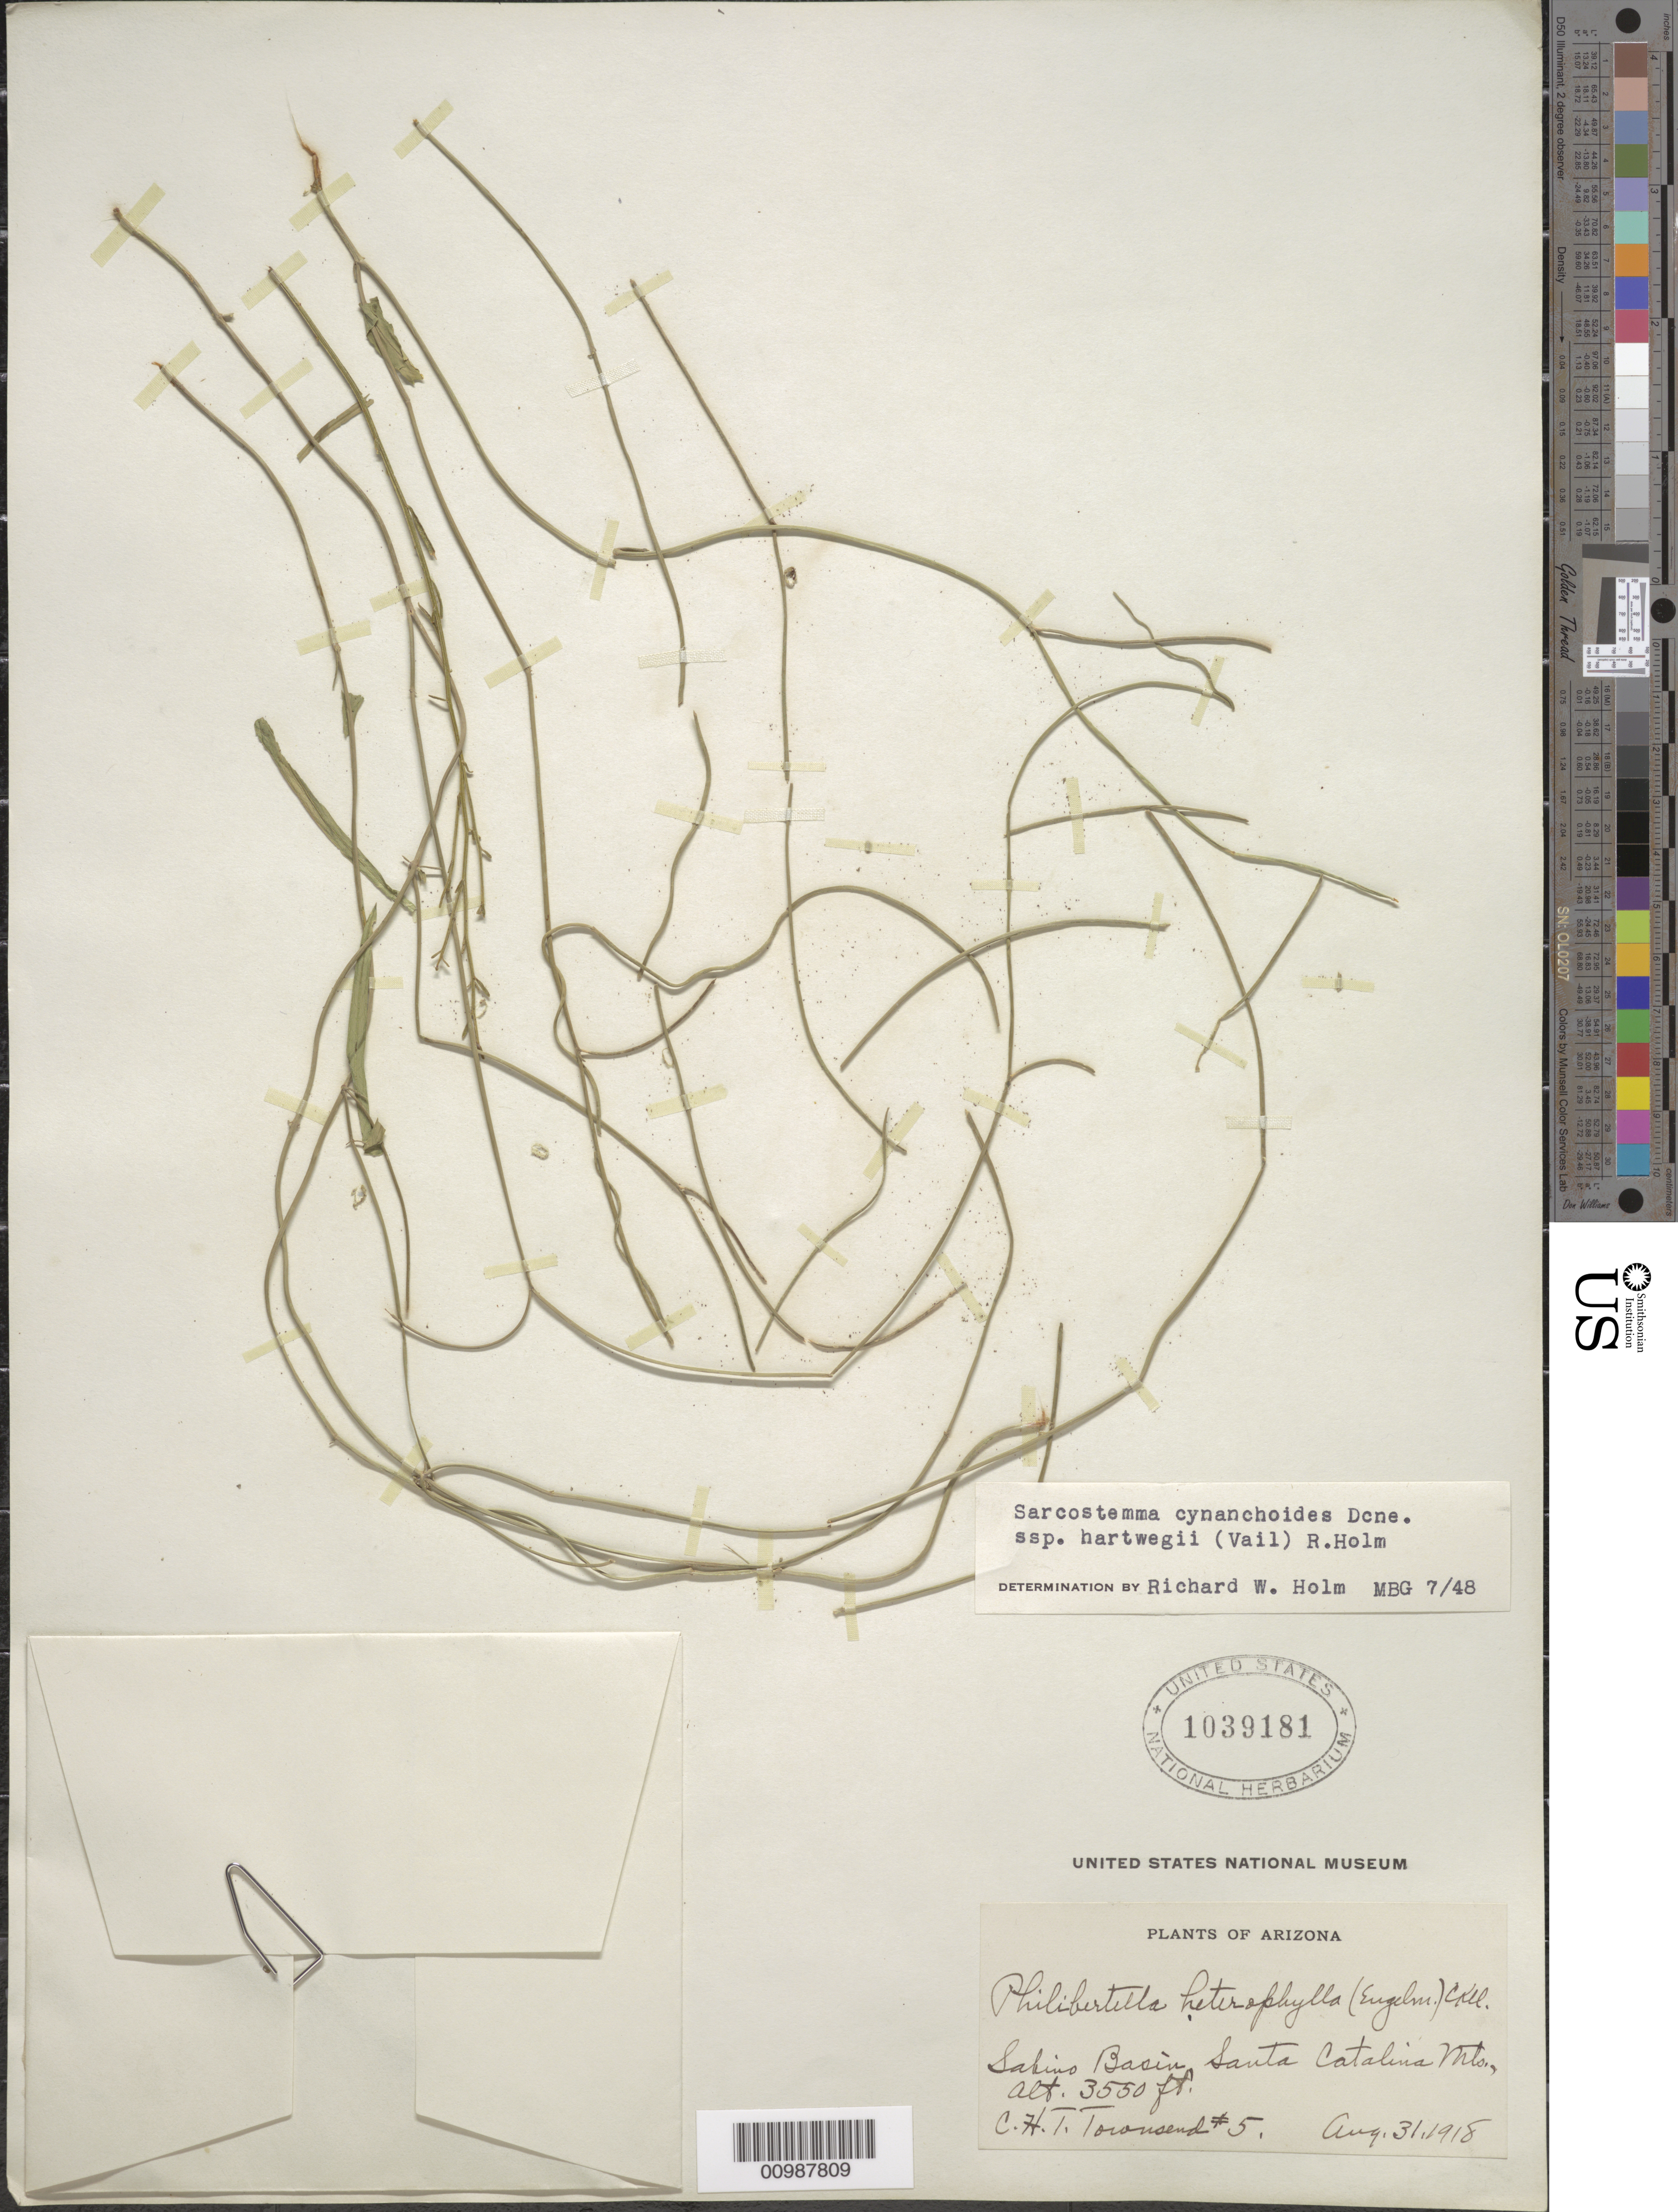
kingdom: Plantae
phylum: Tracheophyta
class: Magnoliopsida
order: Gentianales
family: Apocynaceae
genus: Sarcostemma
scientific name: Sarcostemma cynanchoides subsp. hartwegii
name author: (Vail) R.W. Holm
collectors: C. H. T. Townsend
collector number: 5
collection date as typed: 31 Aug 1915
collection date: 1915-08-31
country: United States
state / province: Arizona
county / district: Pima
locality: Santa Catalina Mountains.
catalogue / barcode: US 1039181